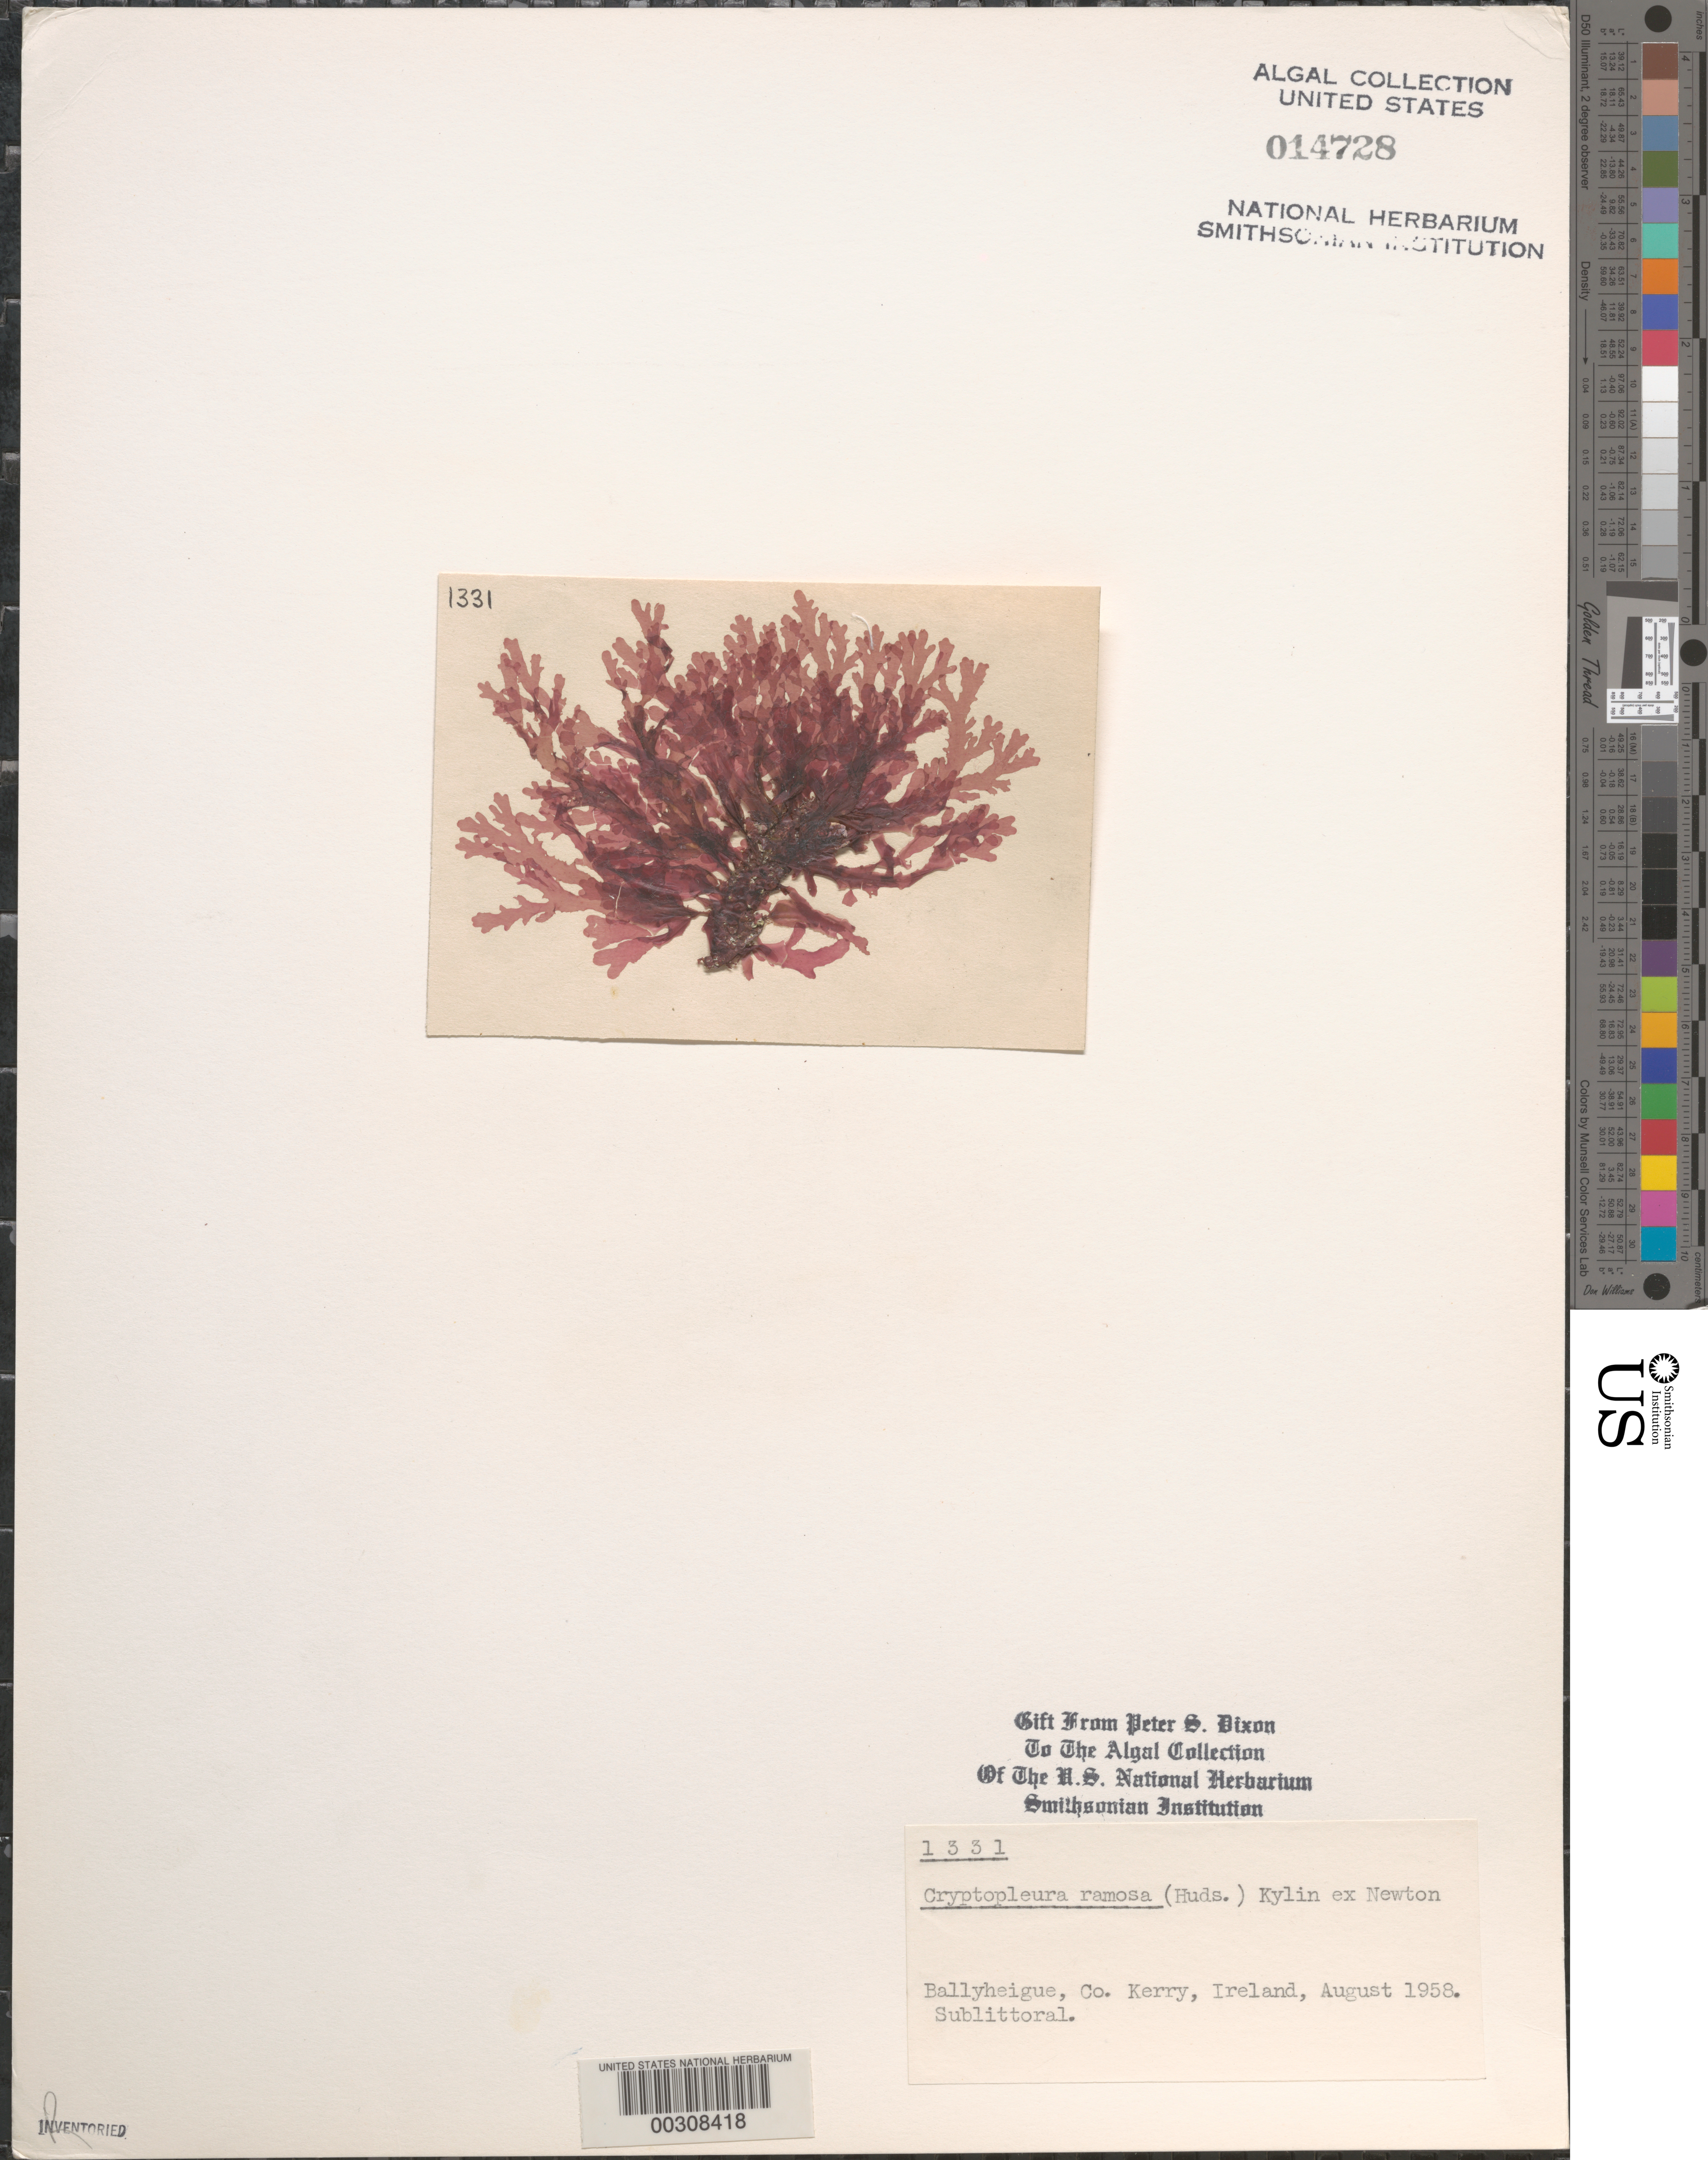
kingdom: Plantae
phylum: Rhodophyta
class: Florideophyceae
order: Ceramiales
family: Delesseriaceae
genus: Cryptopleura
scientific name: Cryptopleura ramosa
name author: (Huds.) L.M. Newton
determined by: Dixon, P. S.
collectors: P. S. Dixon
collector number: PSD 1331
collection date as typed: Aug 1958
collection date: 1958-08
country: Ireland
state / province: Munster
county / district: Kerry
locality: Ballyheigue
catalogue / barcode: US 14728